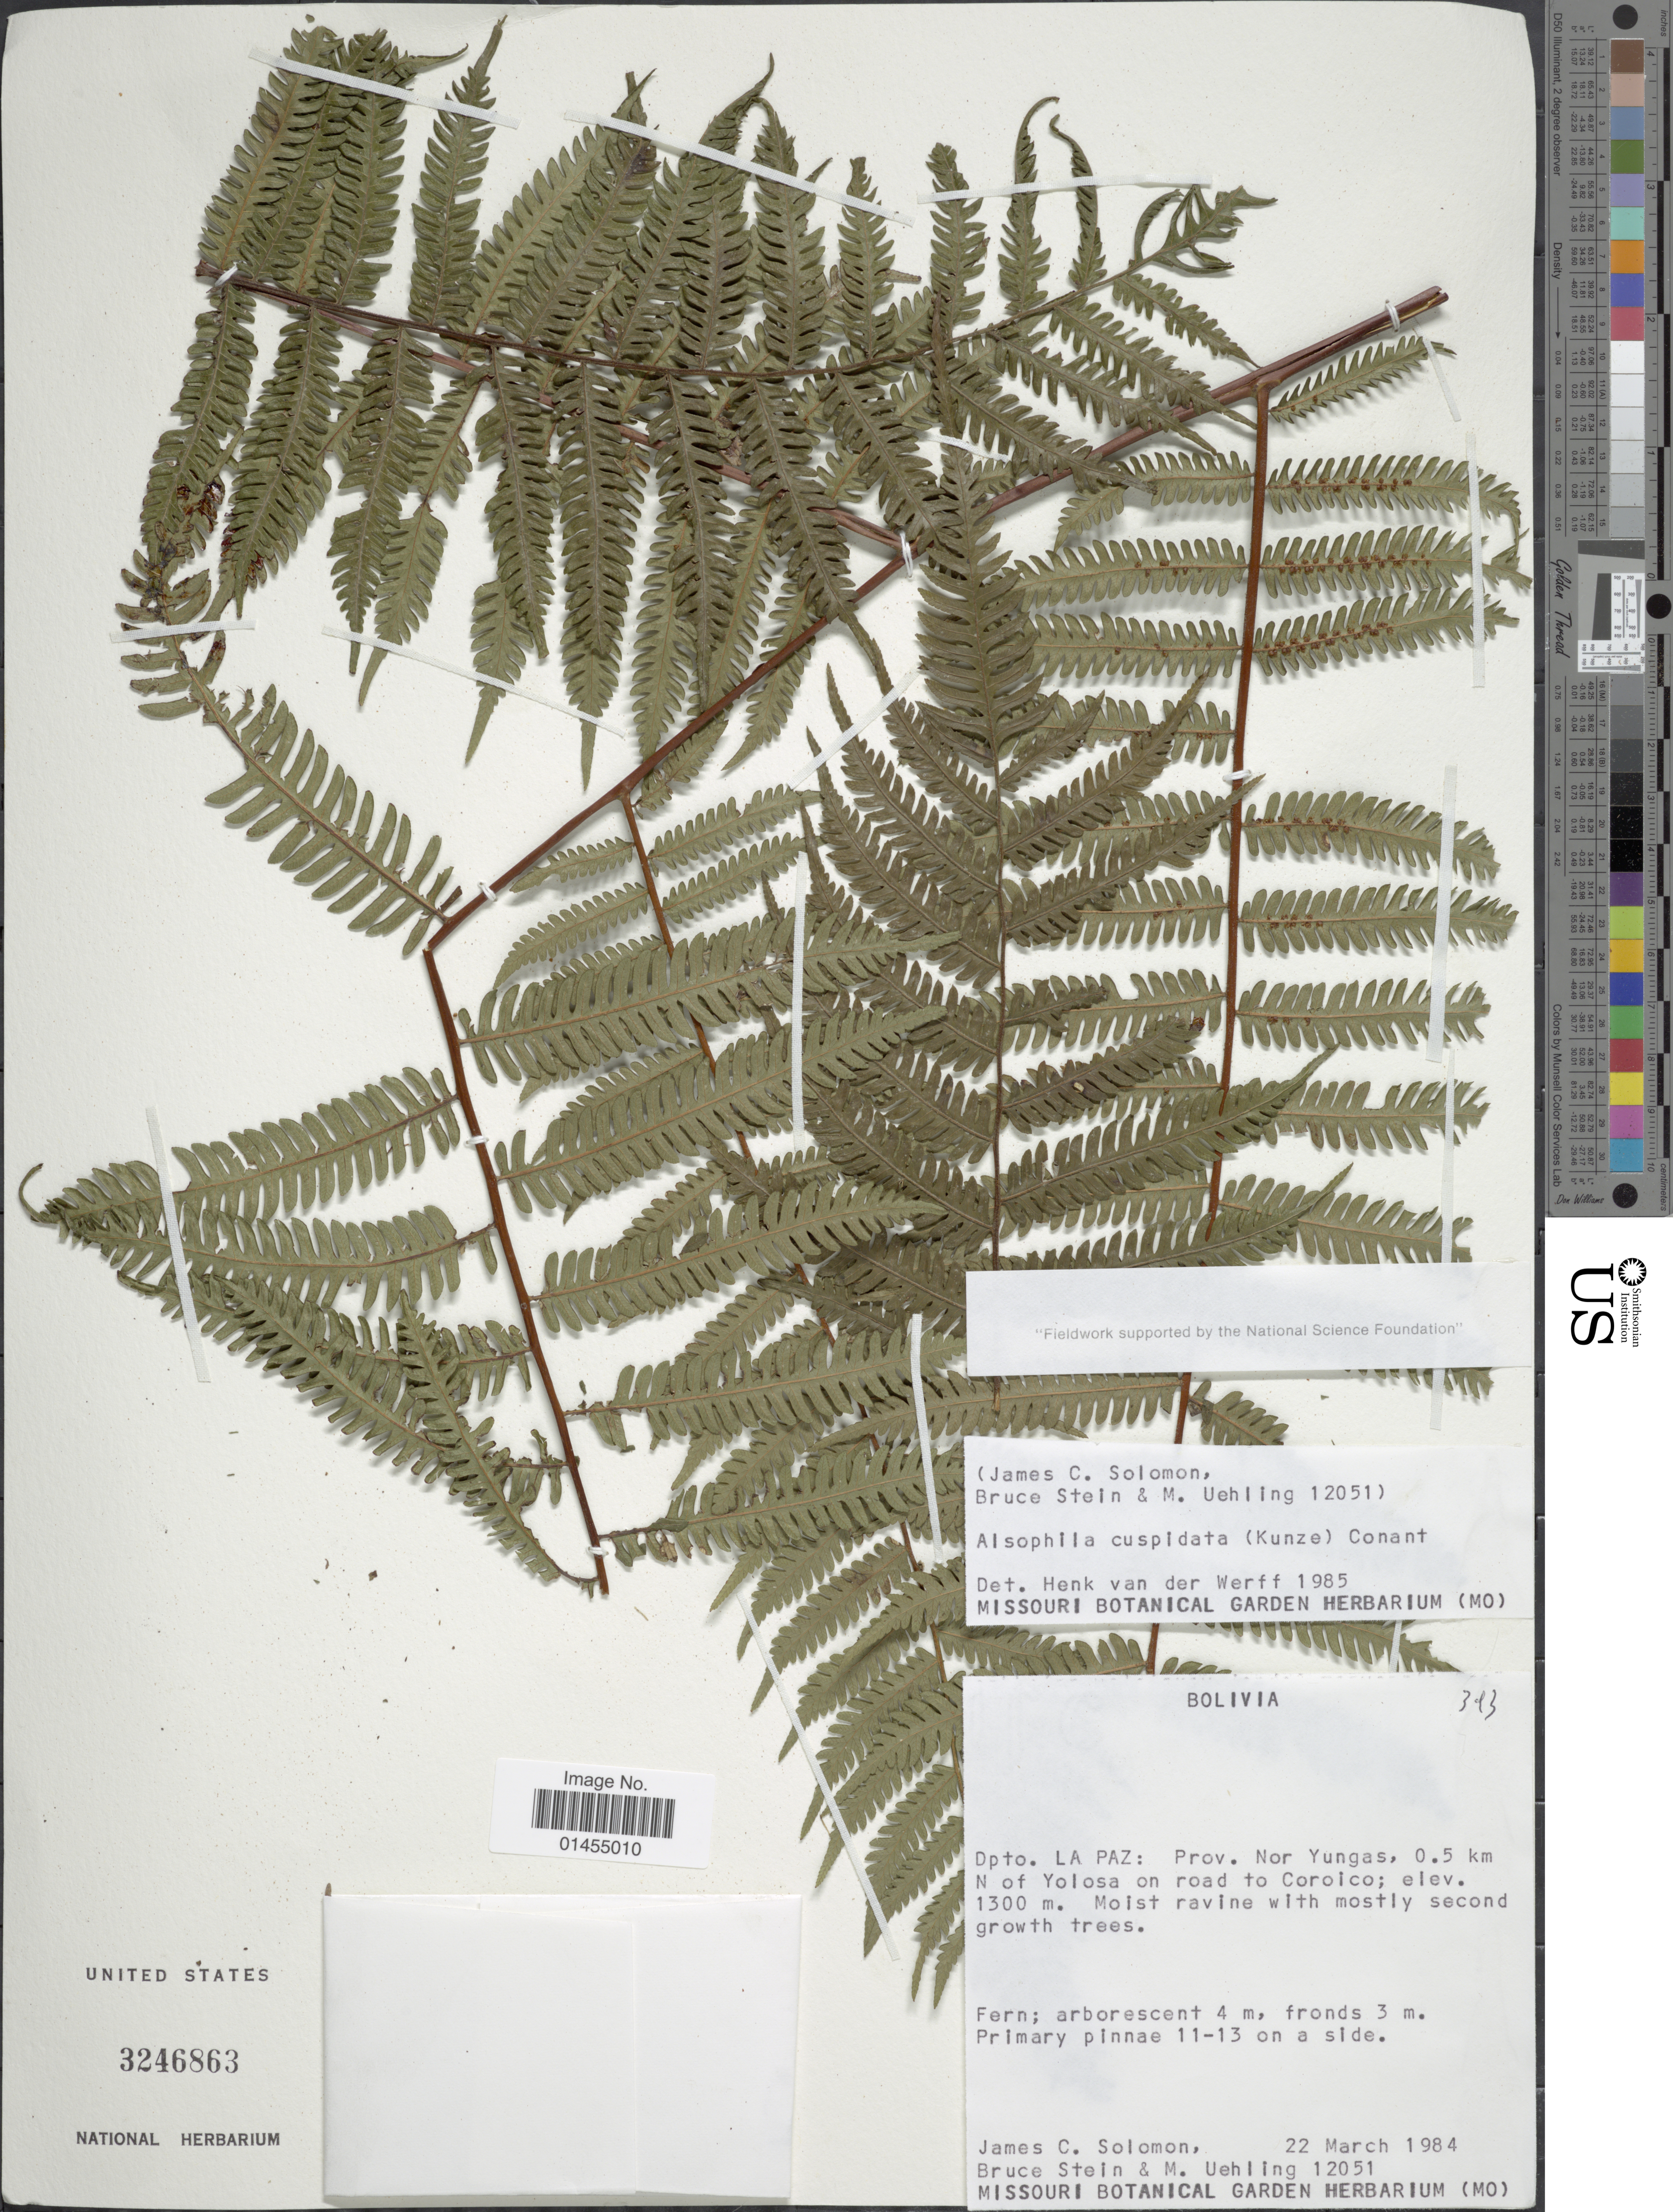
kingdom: Plantae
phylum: Tracheophyta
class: Polypodiopsida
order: Cyatheales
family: Cyatheaceae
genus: Alsophila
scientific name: Alsophila cuspidata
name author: (Kunze) D.S. Conant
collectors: J. C. Solomon, B. Stein & M. Uehling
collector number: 12051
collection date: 1984-03-22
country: Bolivia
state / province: La Paz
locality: Prov. Nor Yungas, 0.5 km N of Yolosa on road to Coroico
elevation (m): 1300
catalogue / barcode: US 3246863